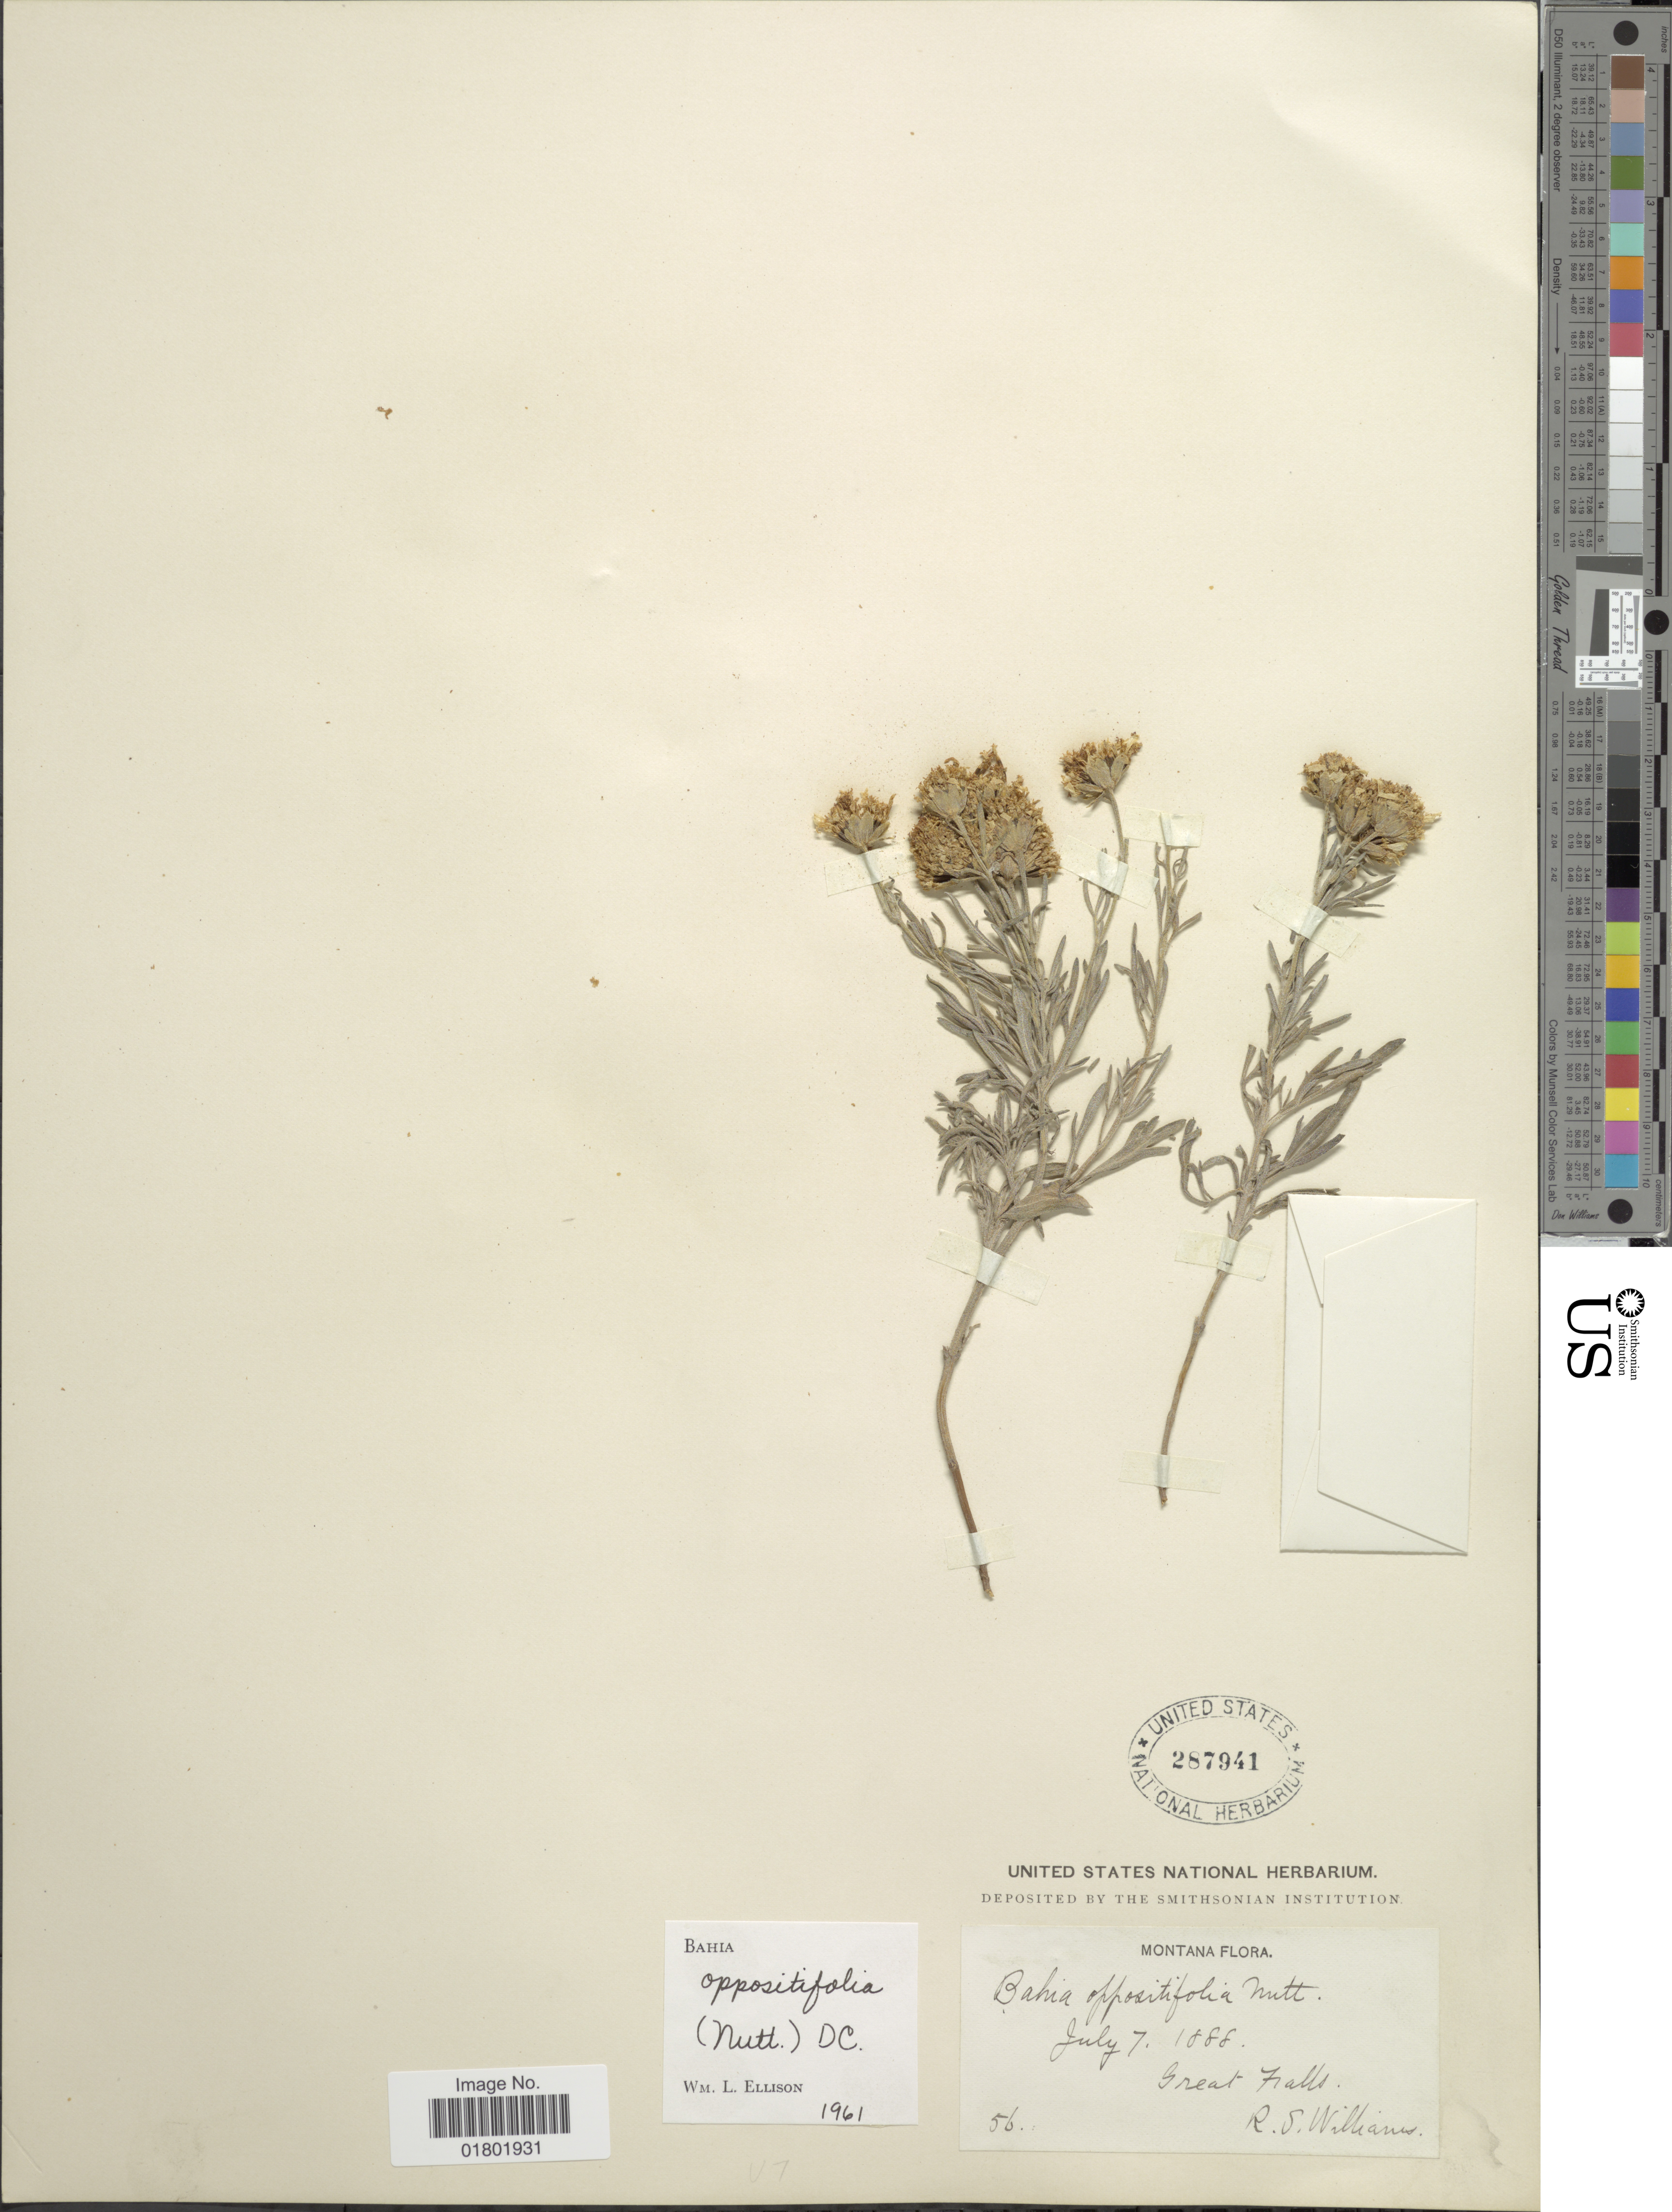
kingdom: Plantae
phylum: Tracheophyta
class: Magnoliopsida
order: Asterales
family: Asteraceae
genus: Bahia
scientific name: Bahia oppositifolia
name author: Nutt.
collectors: R. S. Williams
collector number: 56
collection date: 1888-07-07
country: United States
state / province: Montana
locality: Great Falls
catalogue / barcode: US 287941